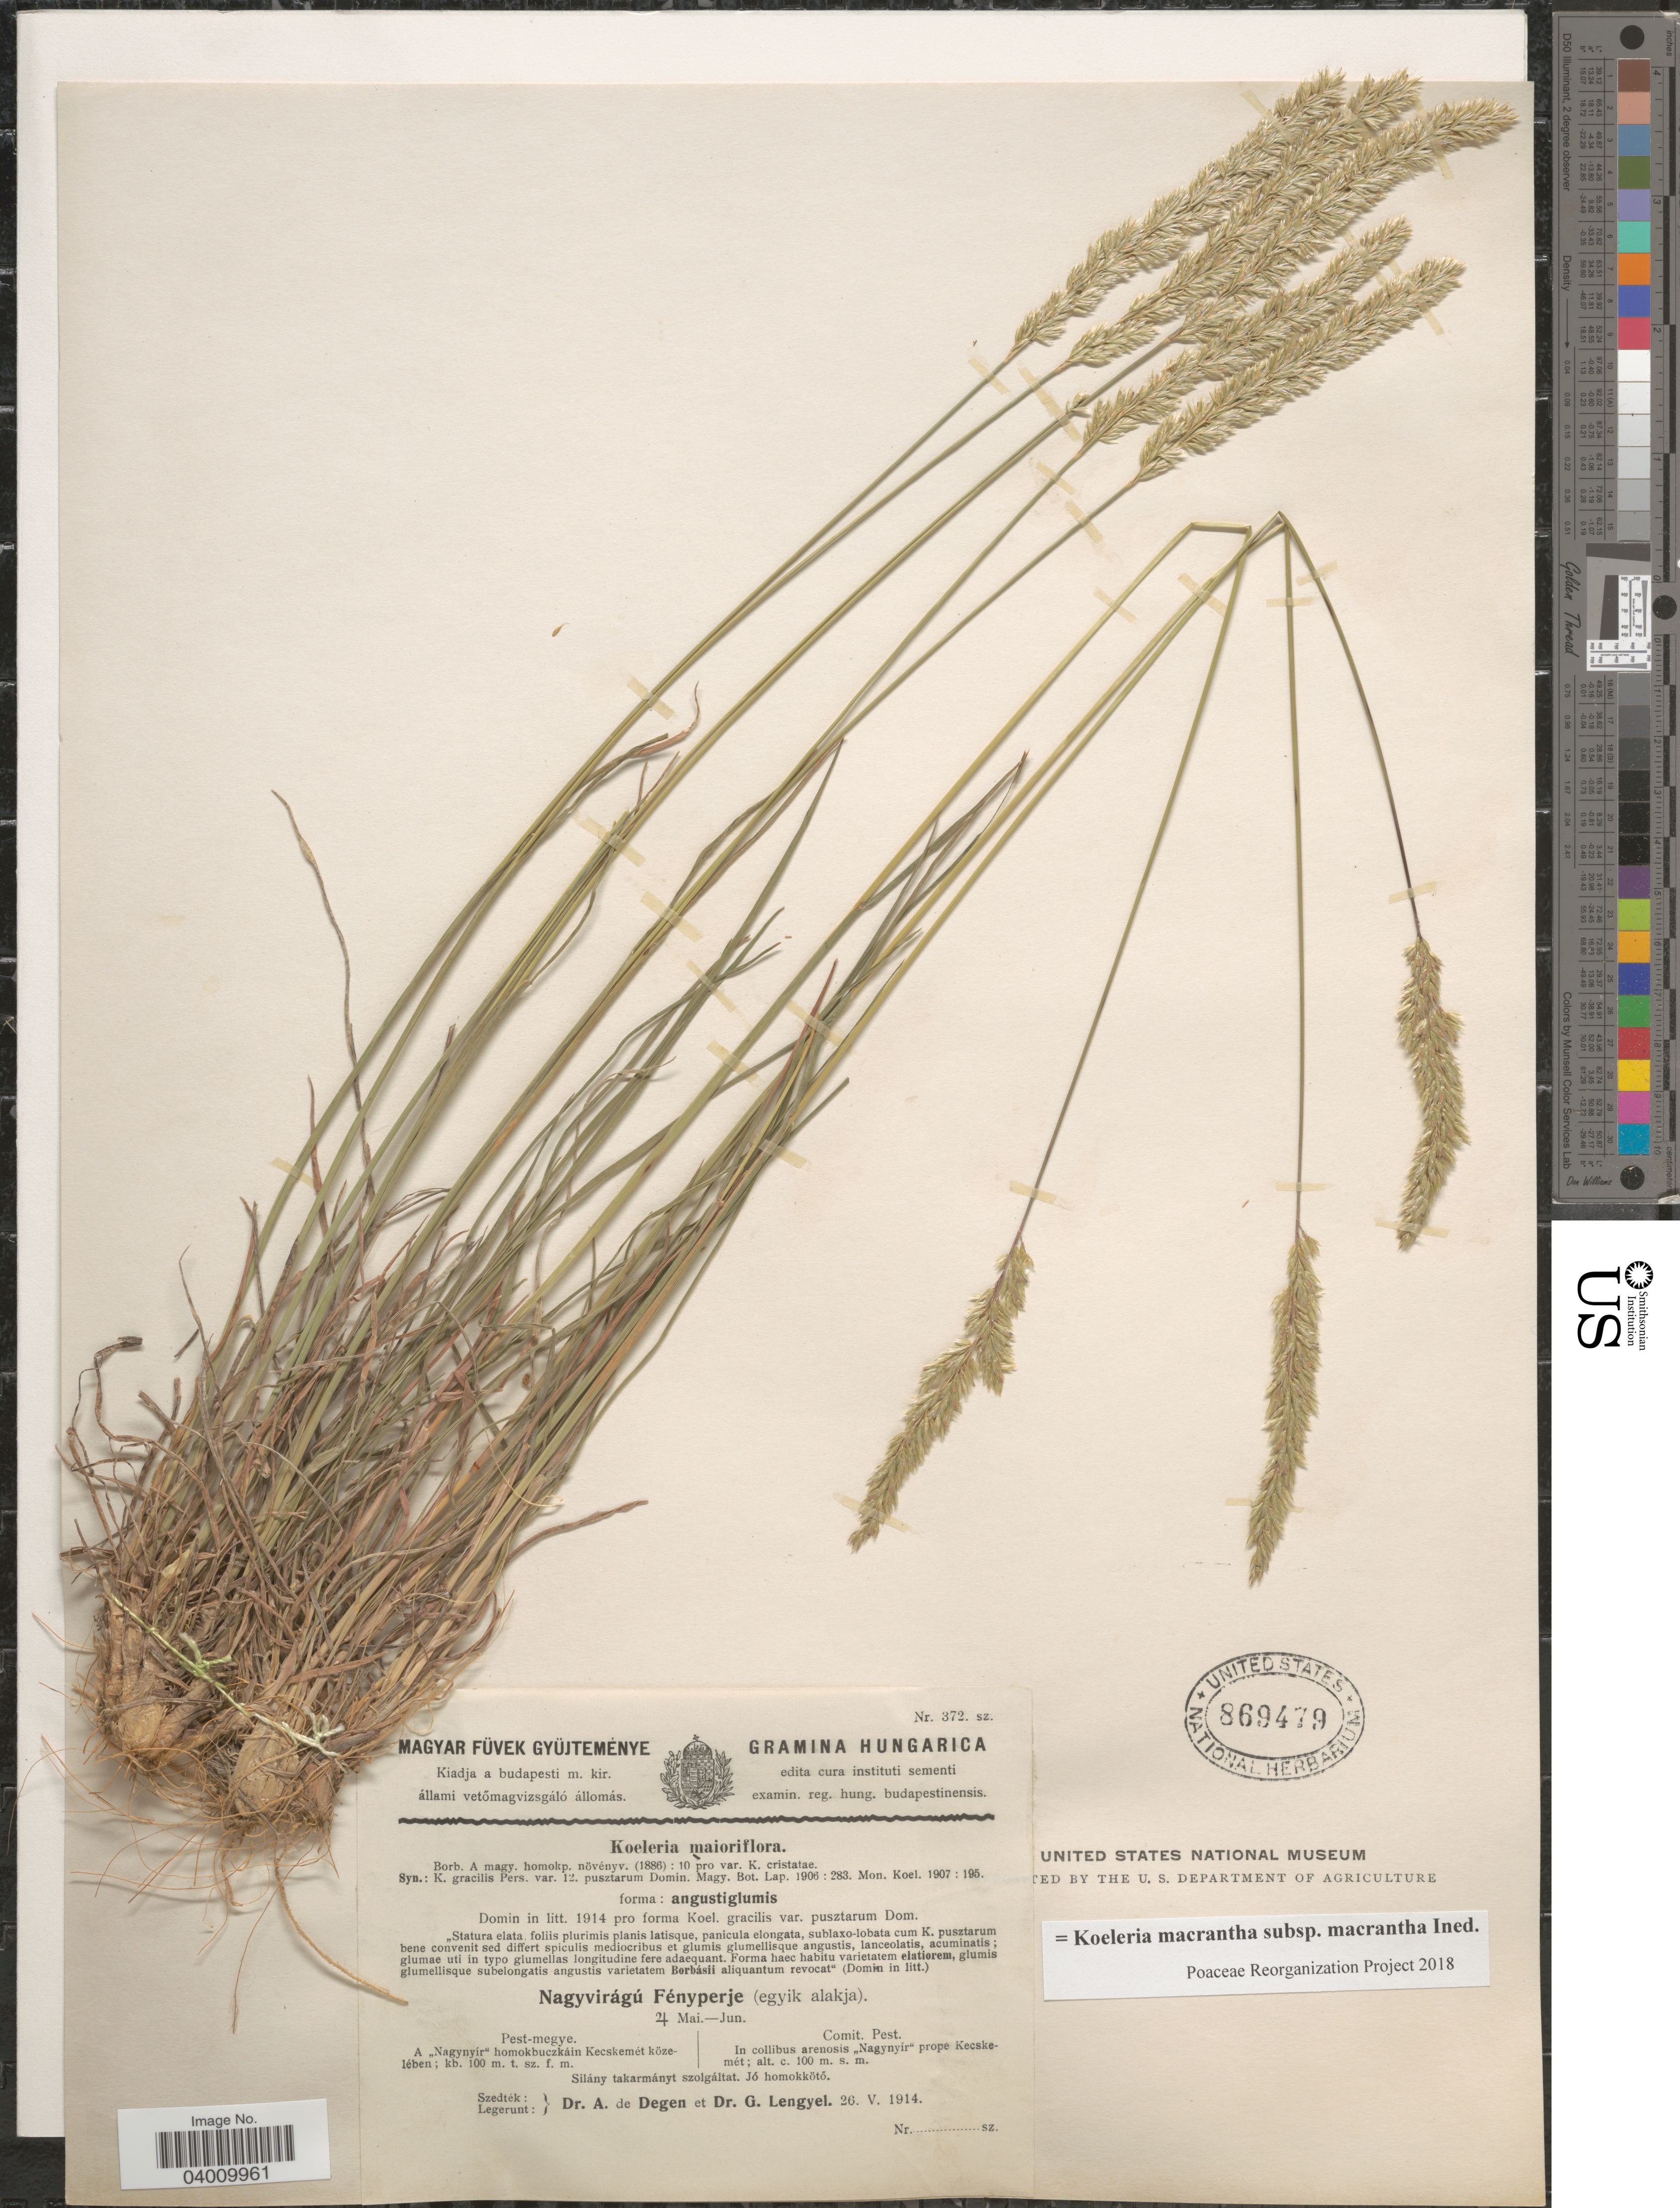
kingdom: Plantae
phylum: Tracheophyta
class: Liliopsida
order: Poales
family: Poaceae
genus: Koeleria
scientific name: Koeleria macrantha subsp. macrantha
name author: (Ledeb.) Schult.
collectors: A. Degen & G. Lengyel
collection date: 1914-05-26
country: Hungary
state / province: Bacs-kiskun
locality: Hungarica. Comit. Pest. In collibus arenosis "Nagynyir" prope Kecskemét. Kecskemét.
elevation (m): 100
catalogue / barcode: US 869479